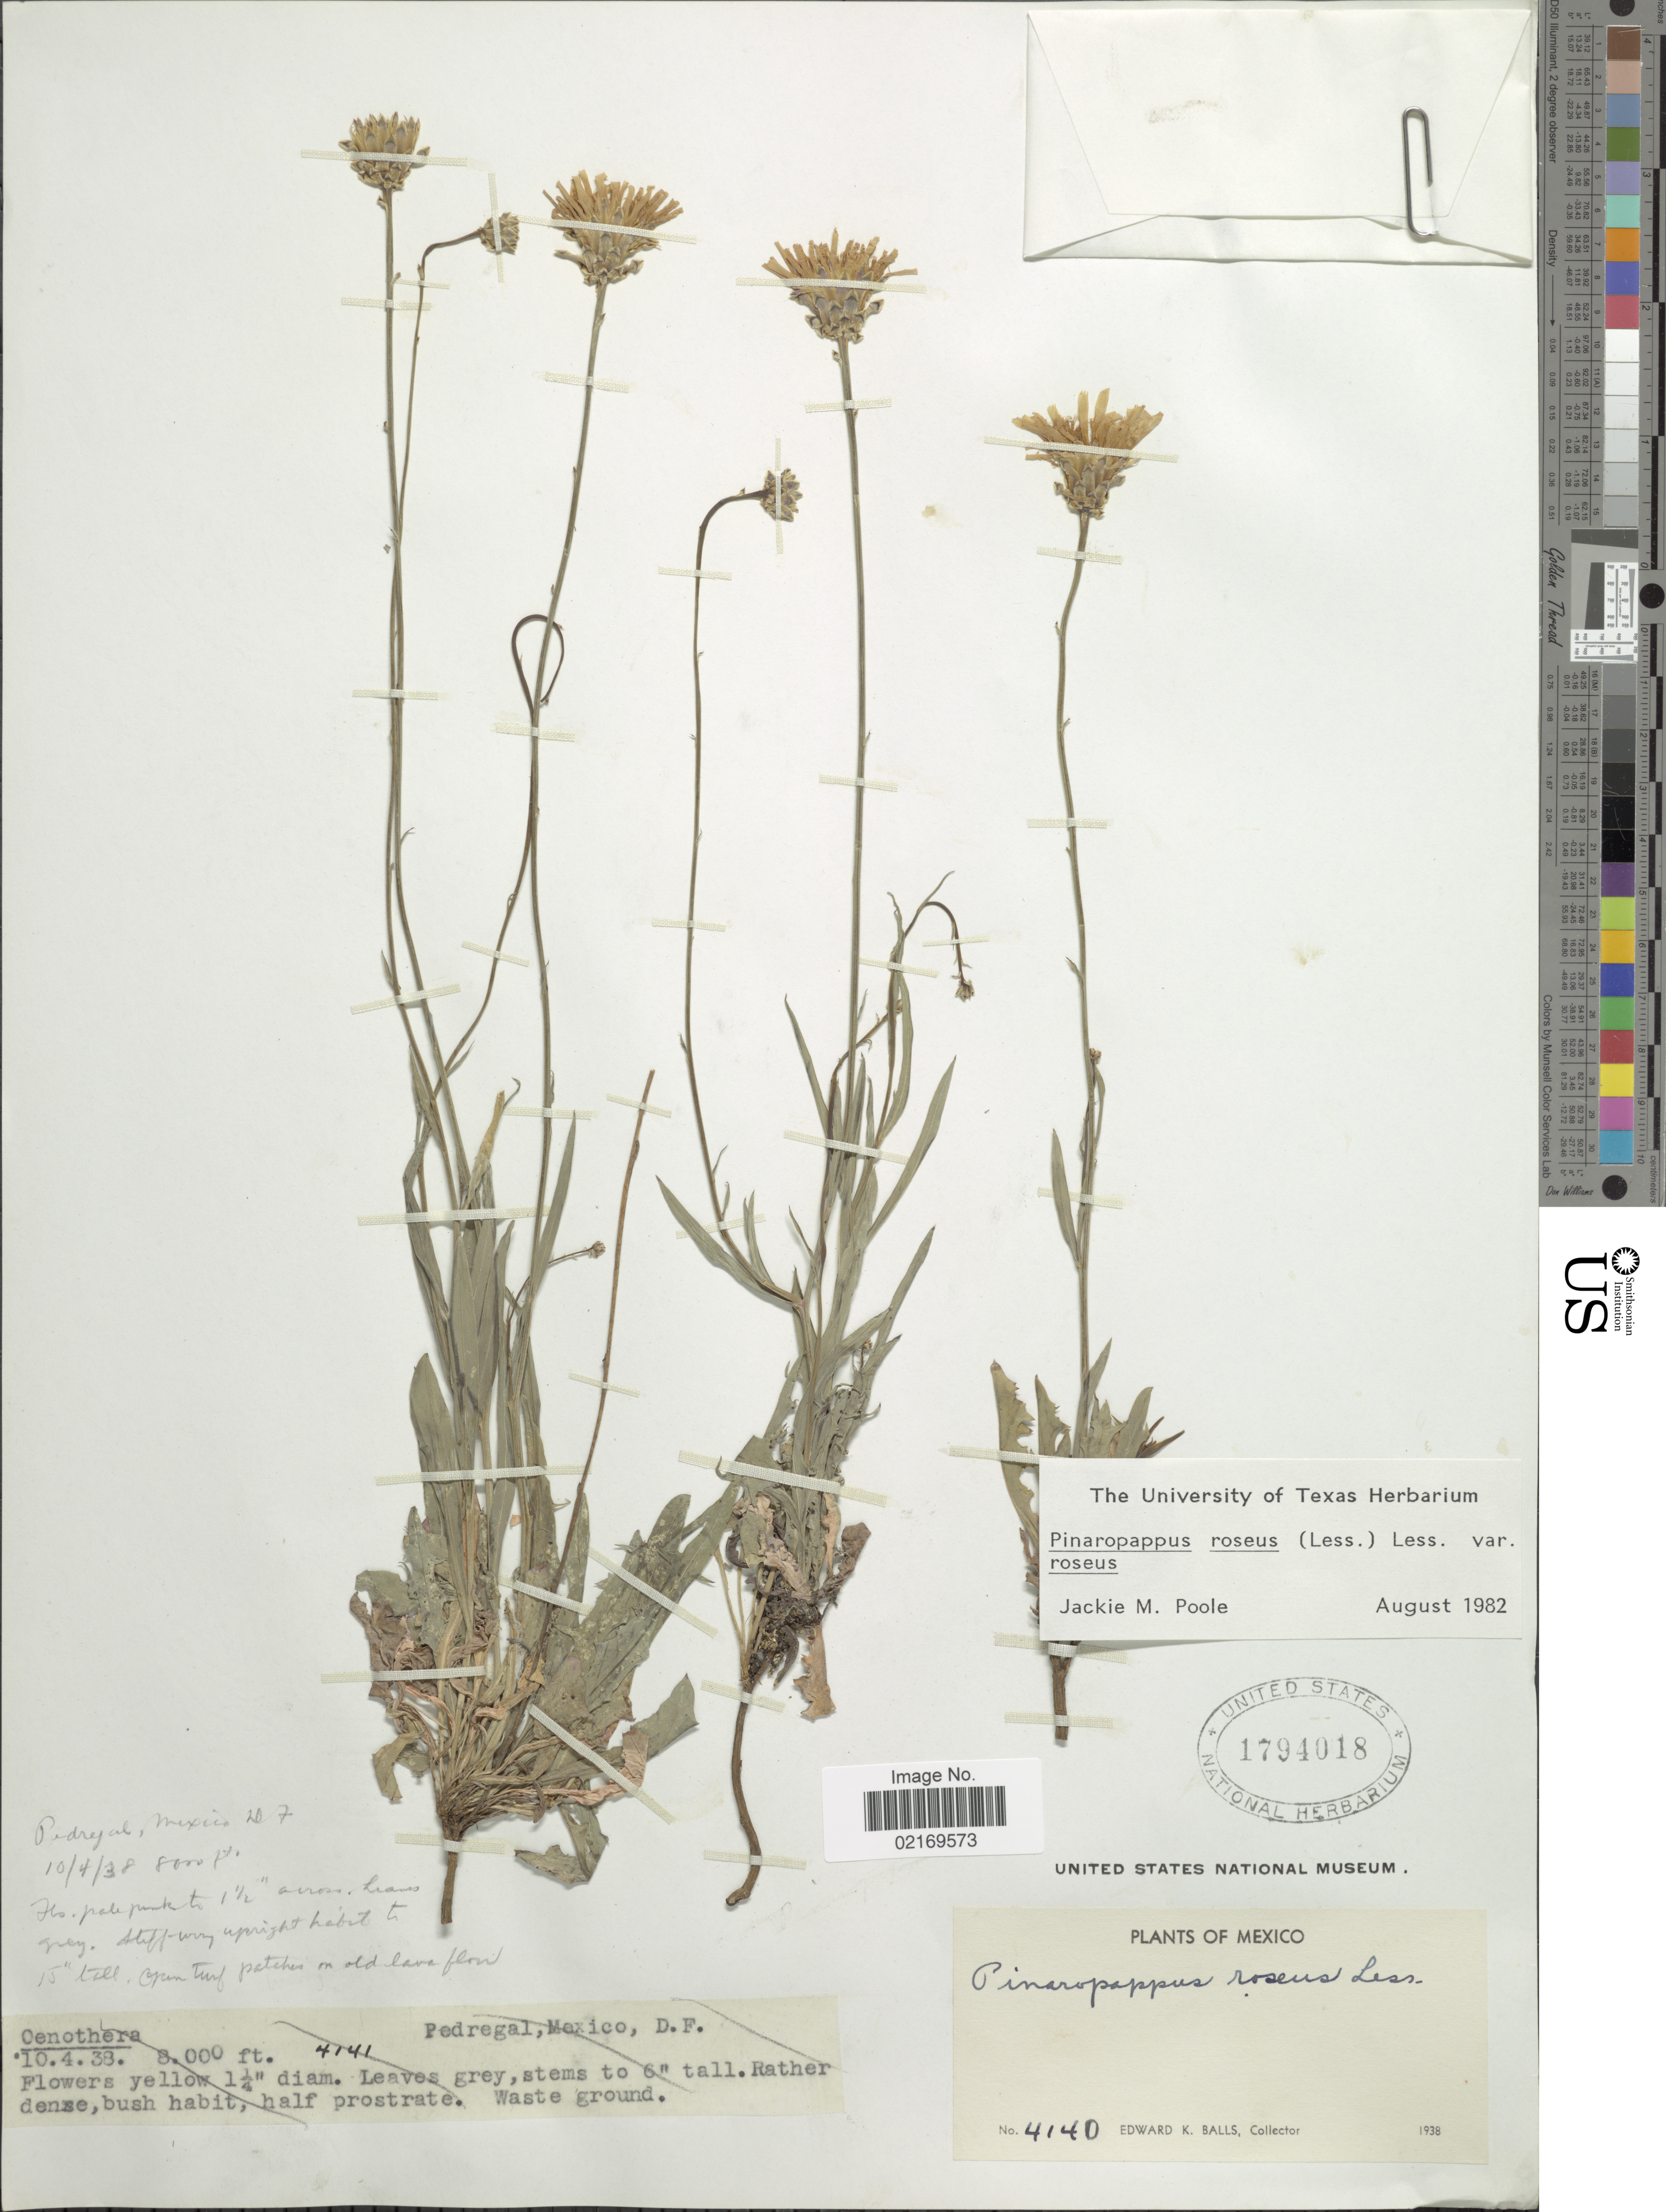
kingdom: Plantae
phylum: Tracheophyta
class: Magnoliopsida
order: Asterales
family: Asteraceae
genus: Pinaropappus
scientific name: Pinaropappus roseus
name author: Less.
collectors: E. K. Balls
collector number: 4140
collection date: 1938-04-10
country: Mexico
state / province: Distrito Federal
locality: Pedregal.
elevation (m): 2438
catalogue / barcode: US 1794018